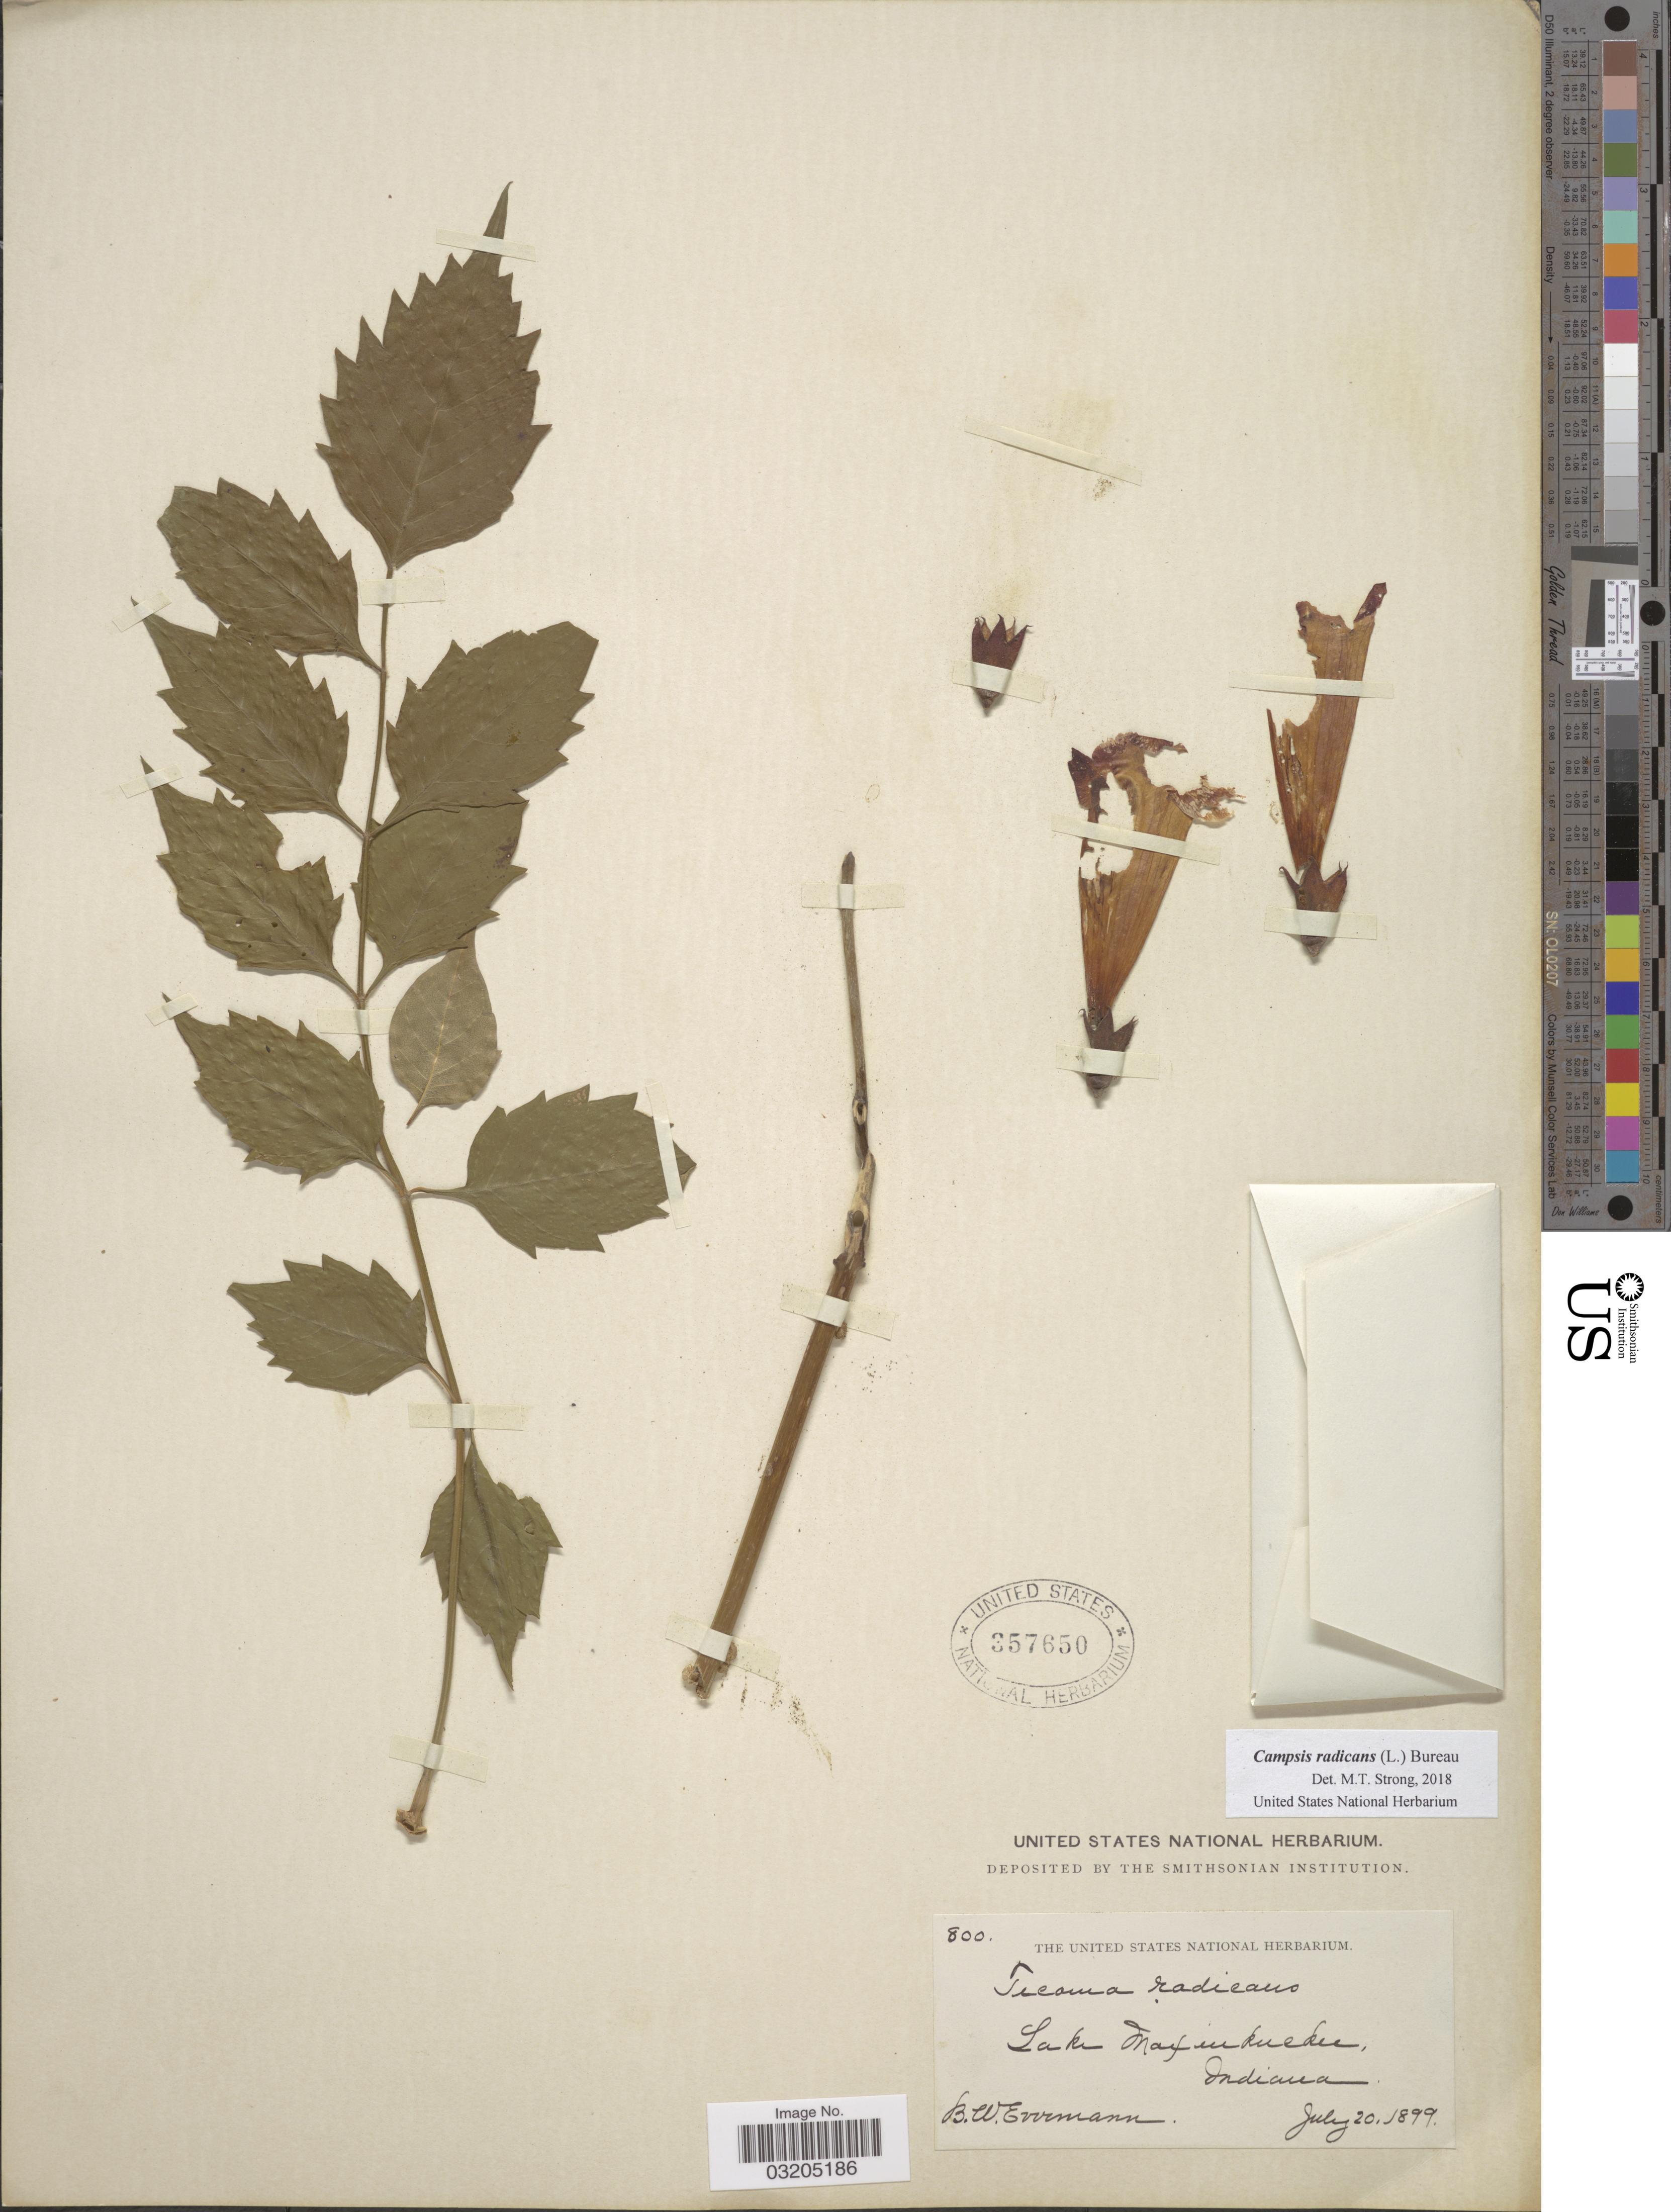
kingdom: Plantae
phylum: Tracheophyta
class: Magnoliopsida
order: Lamiales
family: Bignoniaceae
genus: Campsis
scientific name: Campsis radicans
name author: (L.) Seem.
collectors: B. W. Evermann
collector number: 800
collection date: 1899-07-20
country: United States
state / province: Indiana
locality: Lake Maxinkuckee.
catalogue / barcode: US 357650